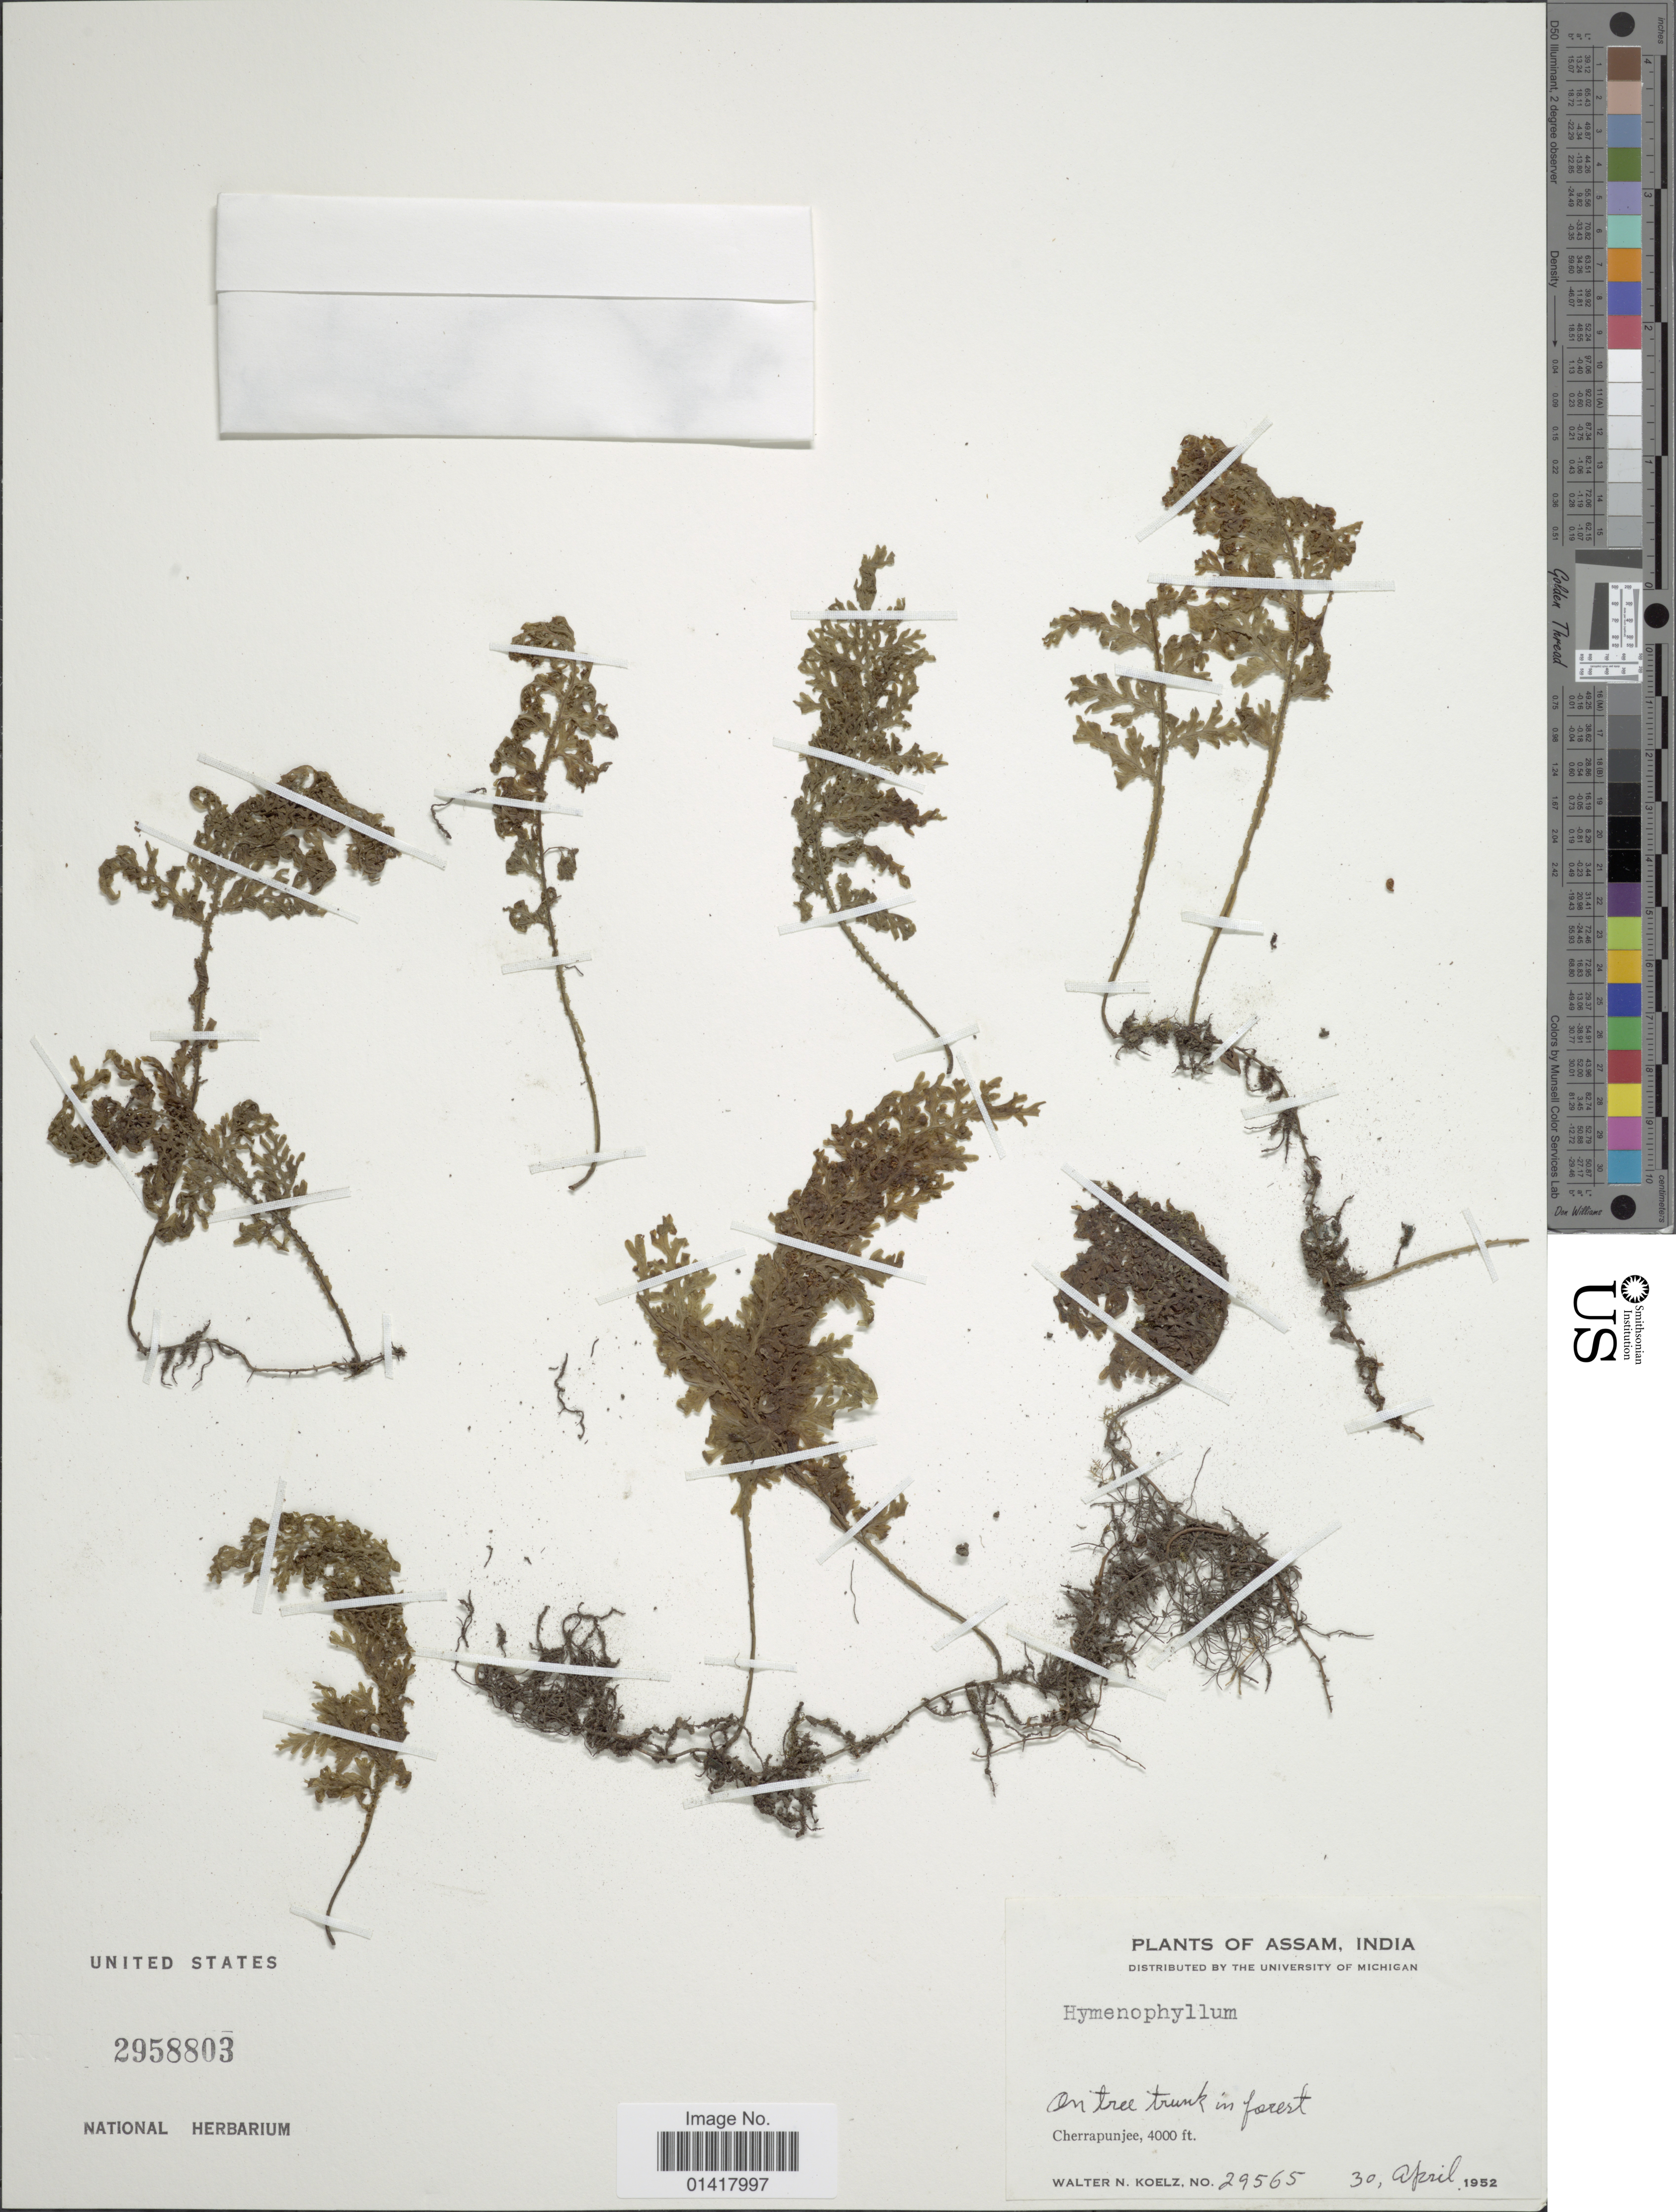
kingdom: Plantae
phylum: Tracheophyta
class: Polypodiopsida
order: Hymenophyllales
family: Hymenophyllaceae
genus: Hymenophyllum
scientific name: Hymenophyllum sp.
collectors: W. N. Koelz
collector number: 29565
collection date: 1952-04-30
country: India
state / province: Assam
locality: Cherrapunjee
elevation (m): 1219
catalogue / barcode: US 2958803